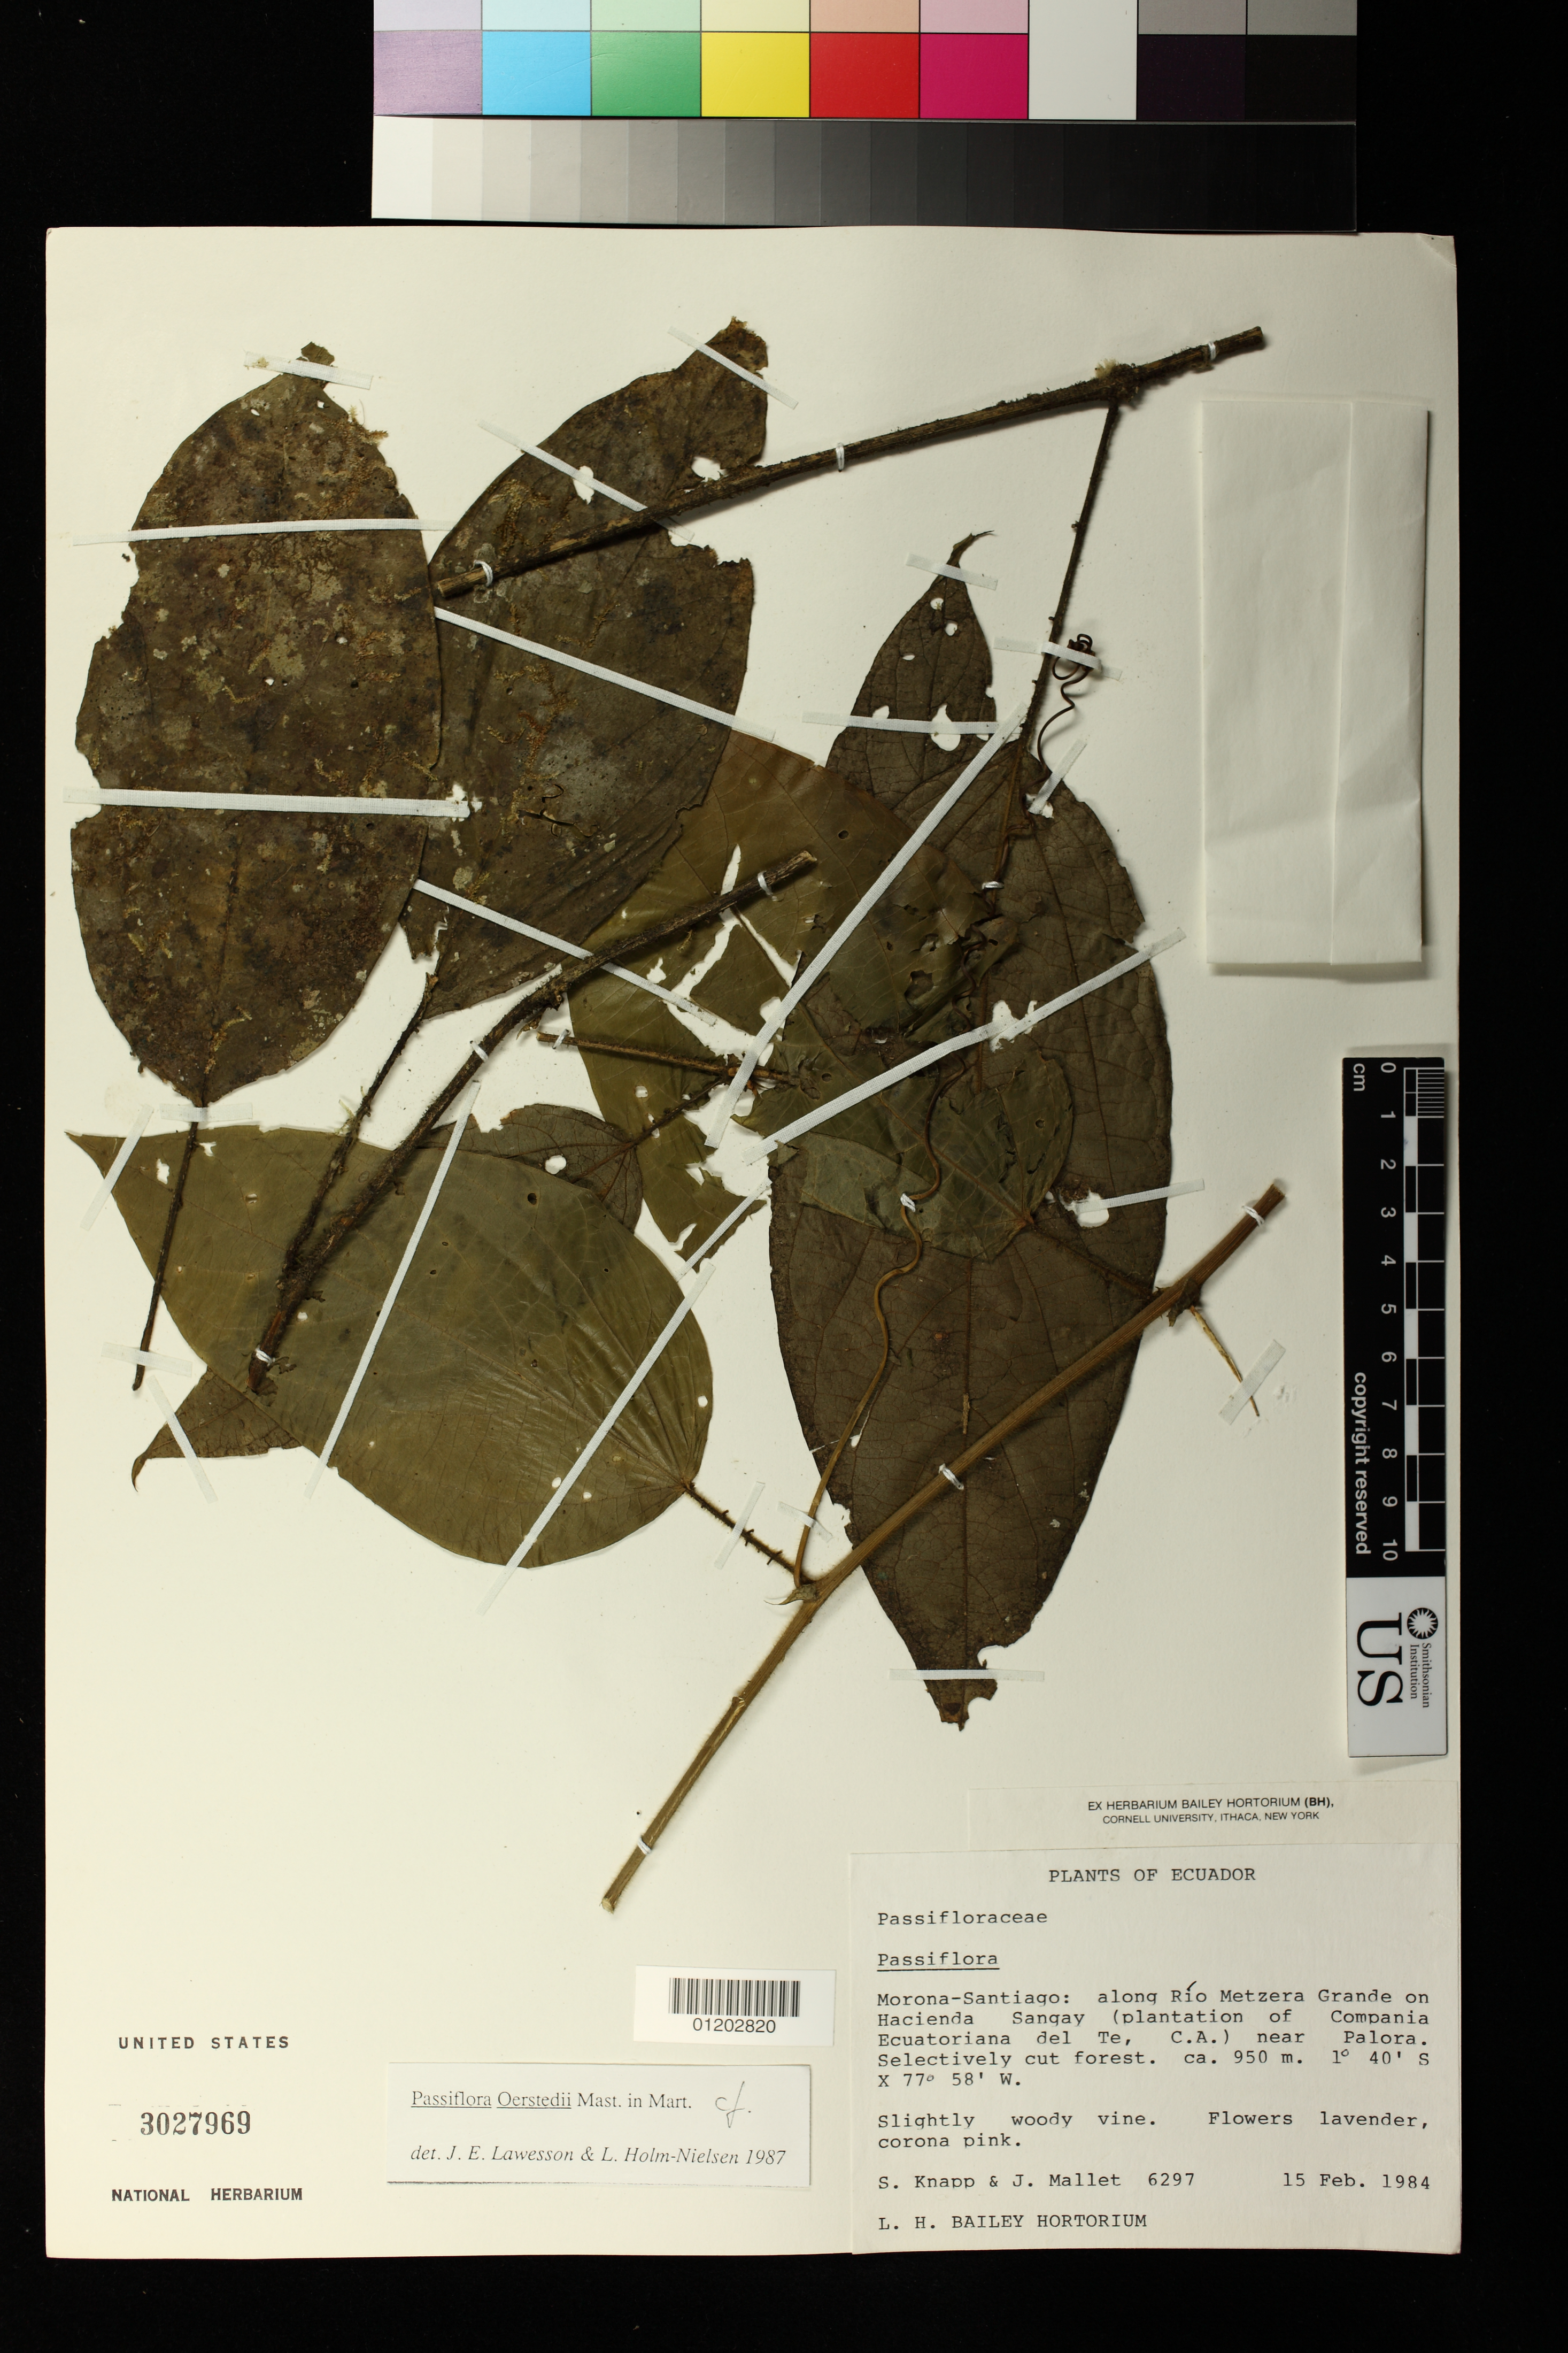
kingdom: Plantae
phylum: Tracheophyta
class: Magnoliopsida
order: Malpighiales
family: Passifloraceae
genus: Passiflora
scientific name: Passiflora oerstedii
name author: Mast. in Mart.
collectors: S. Knapp & J. Mallet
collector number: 6297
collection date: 1984-02-15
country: Ecuador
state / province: Morona-Santiago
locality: along Rio Metzera Grande on Hacienda Sangay near Palora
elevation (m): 950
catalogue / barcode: US 3027969